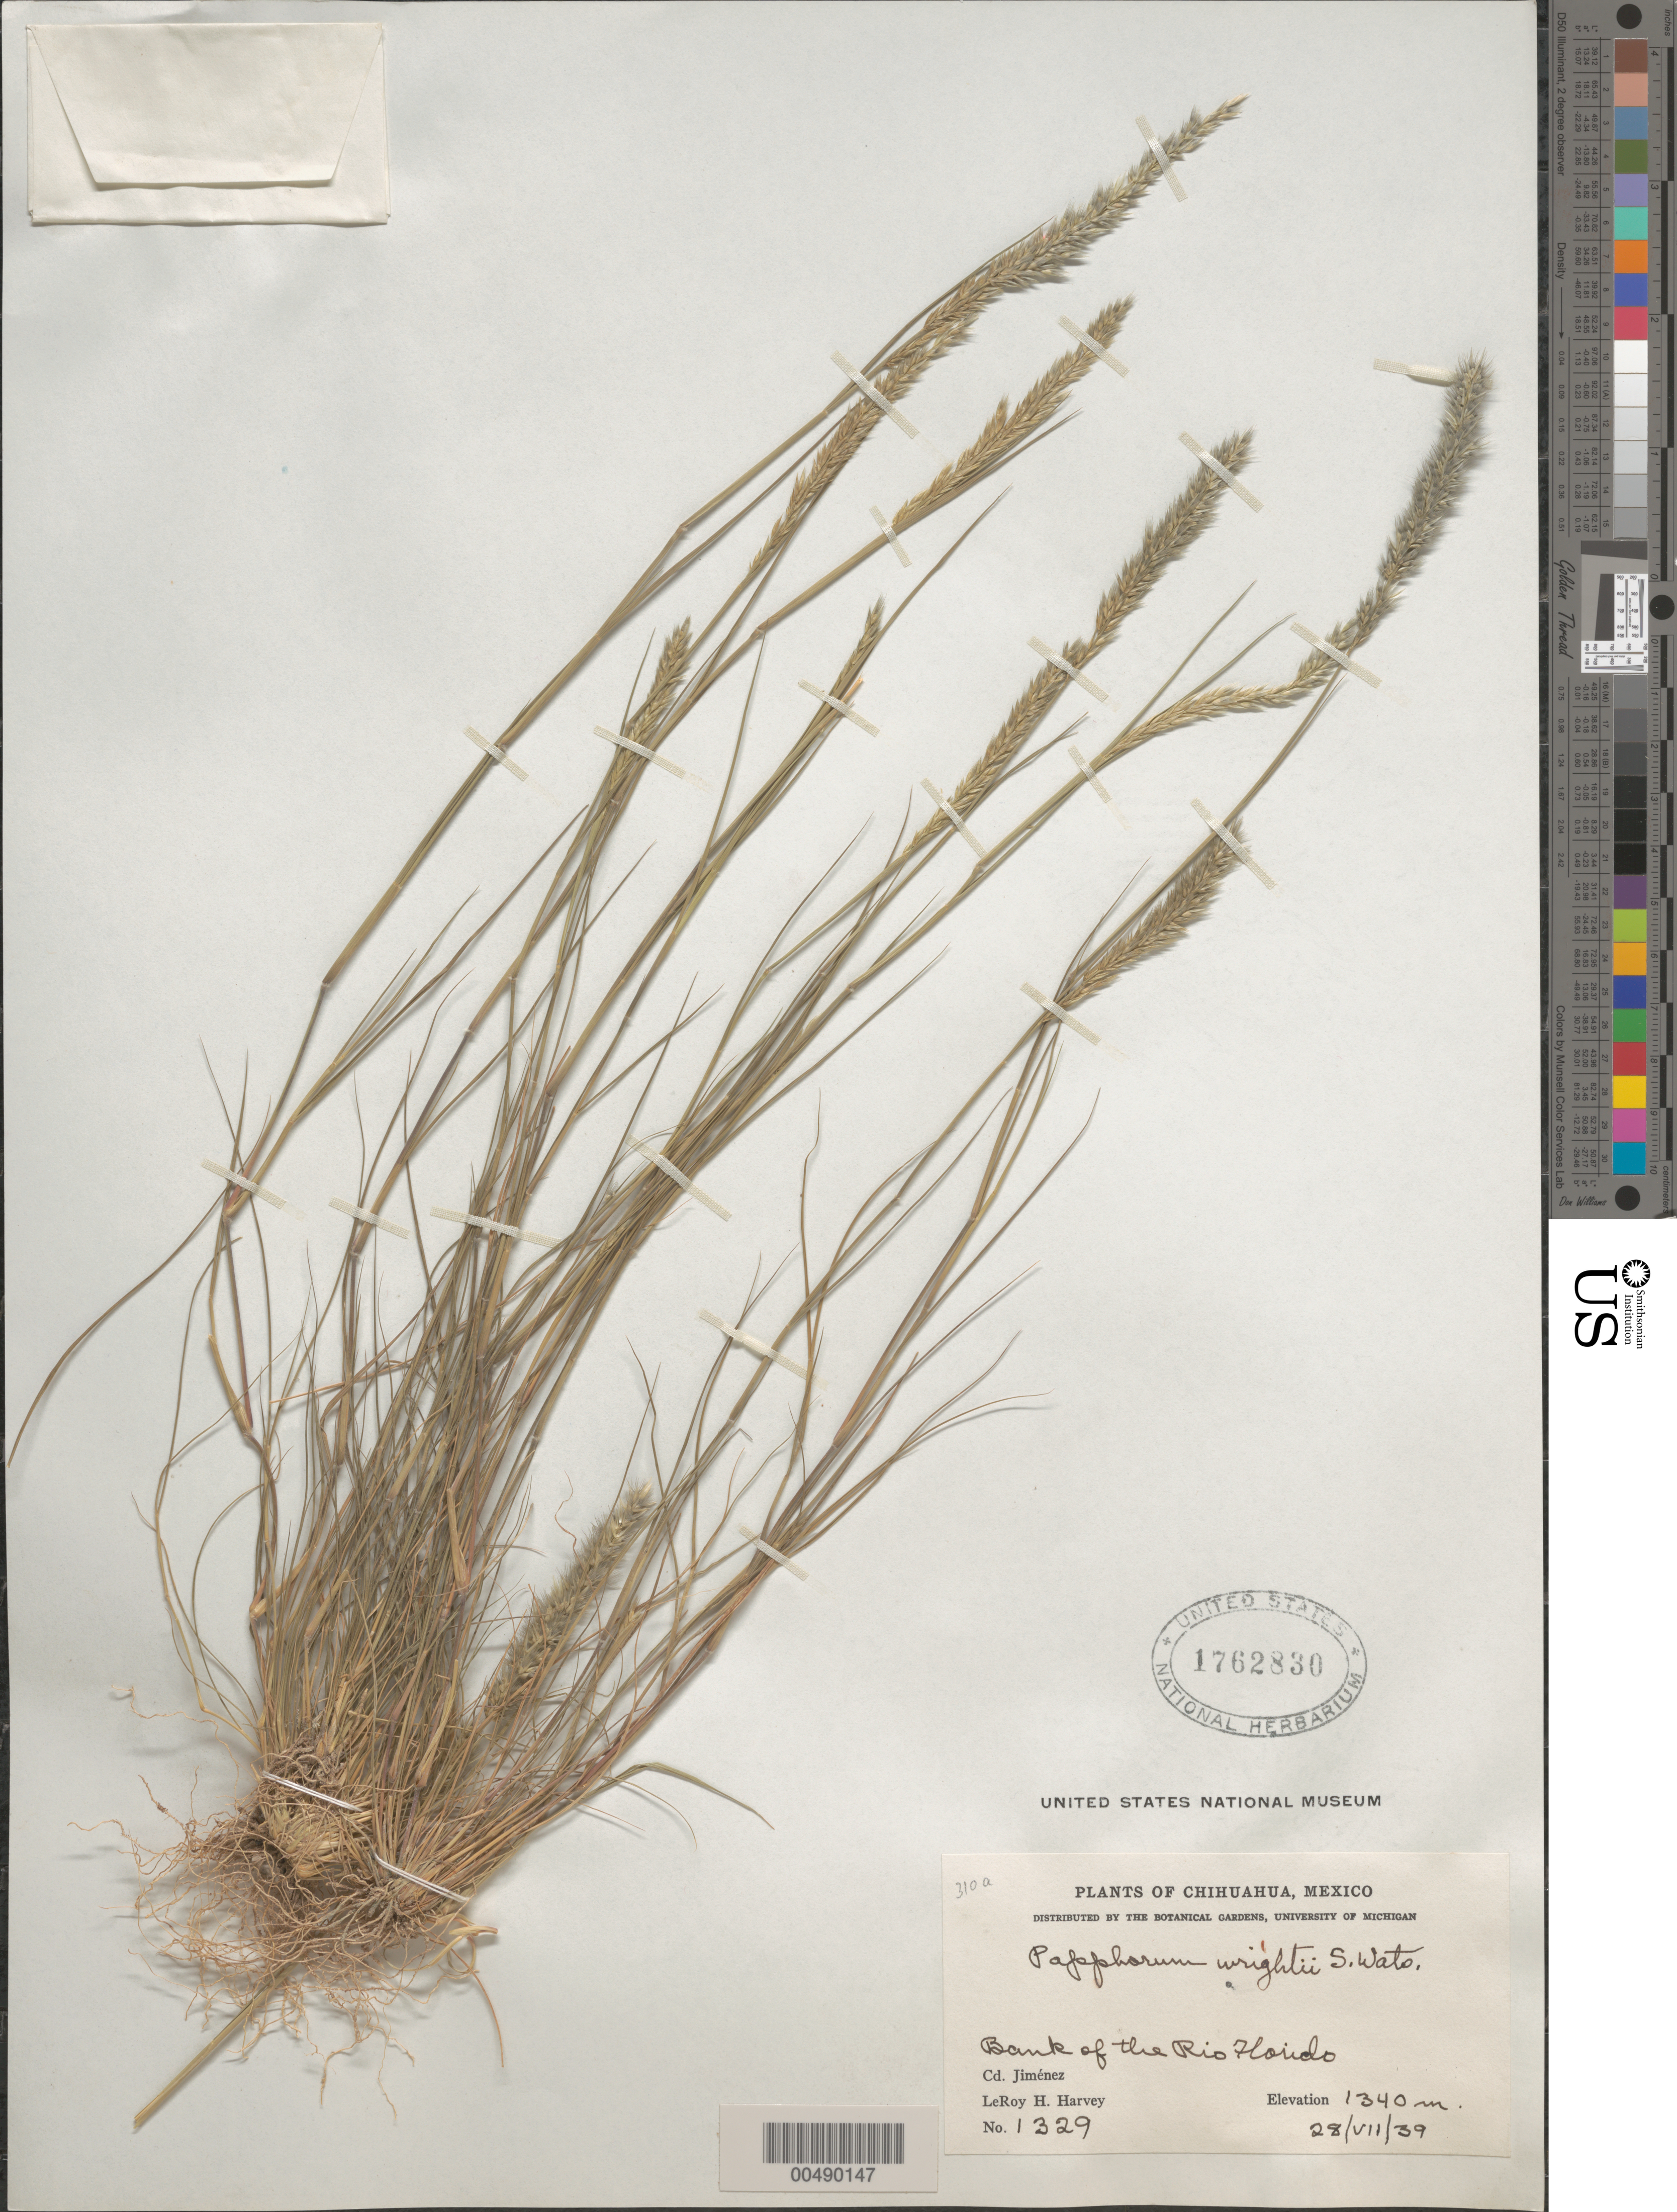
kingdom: Plantae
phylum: Tracheophyta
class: Liliopsida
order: Poales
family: Poaceae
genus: Enneapogon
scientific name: Enneapogon desvauxii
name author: P. Beauv.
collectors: L. H. Harvey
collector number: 1329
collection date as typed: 28 Jul 1939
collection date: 1939-07-28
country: Mexico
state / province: Chihuahua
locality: Bank of the Rio Horido, Cd. Jiménez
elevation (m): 1340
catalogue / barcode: US 1762830